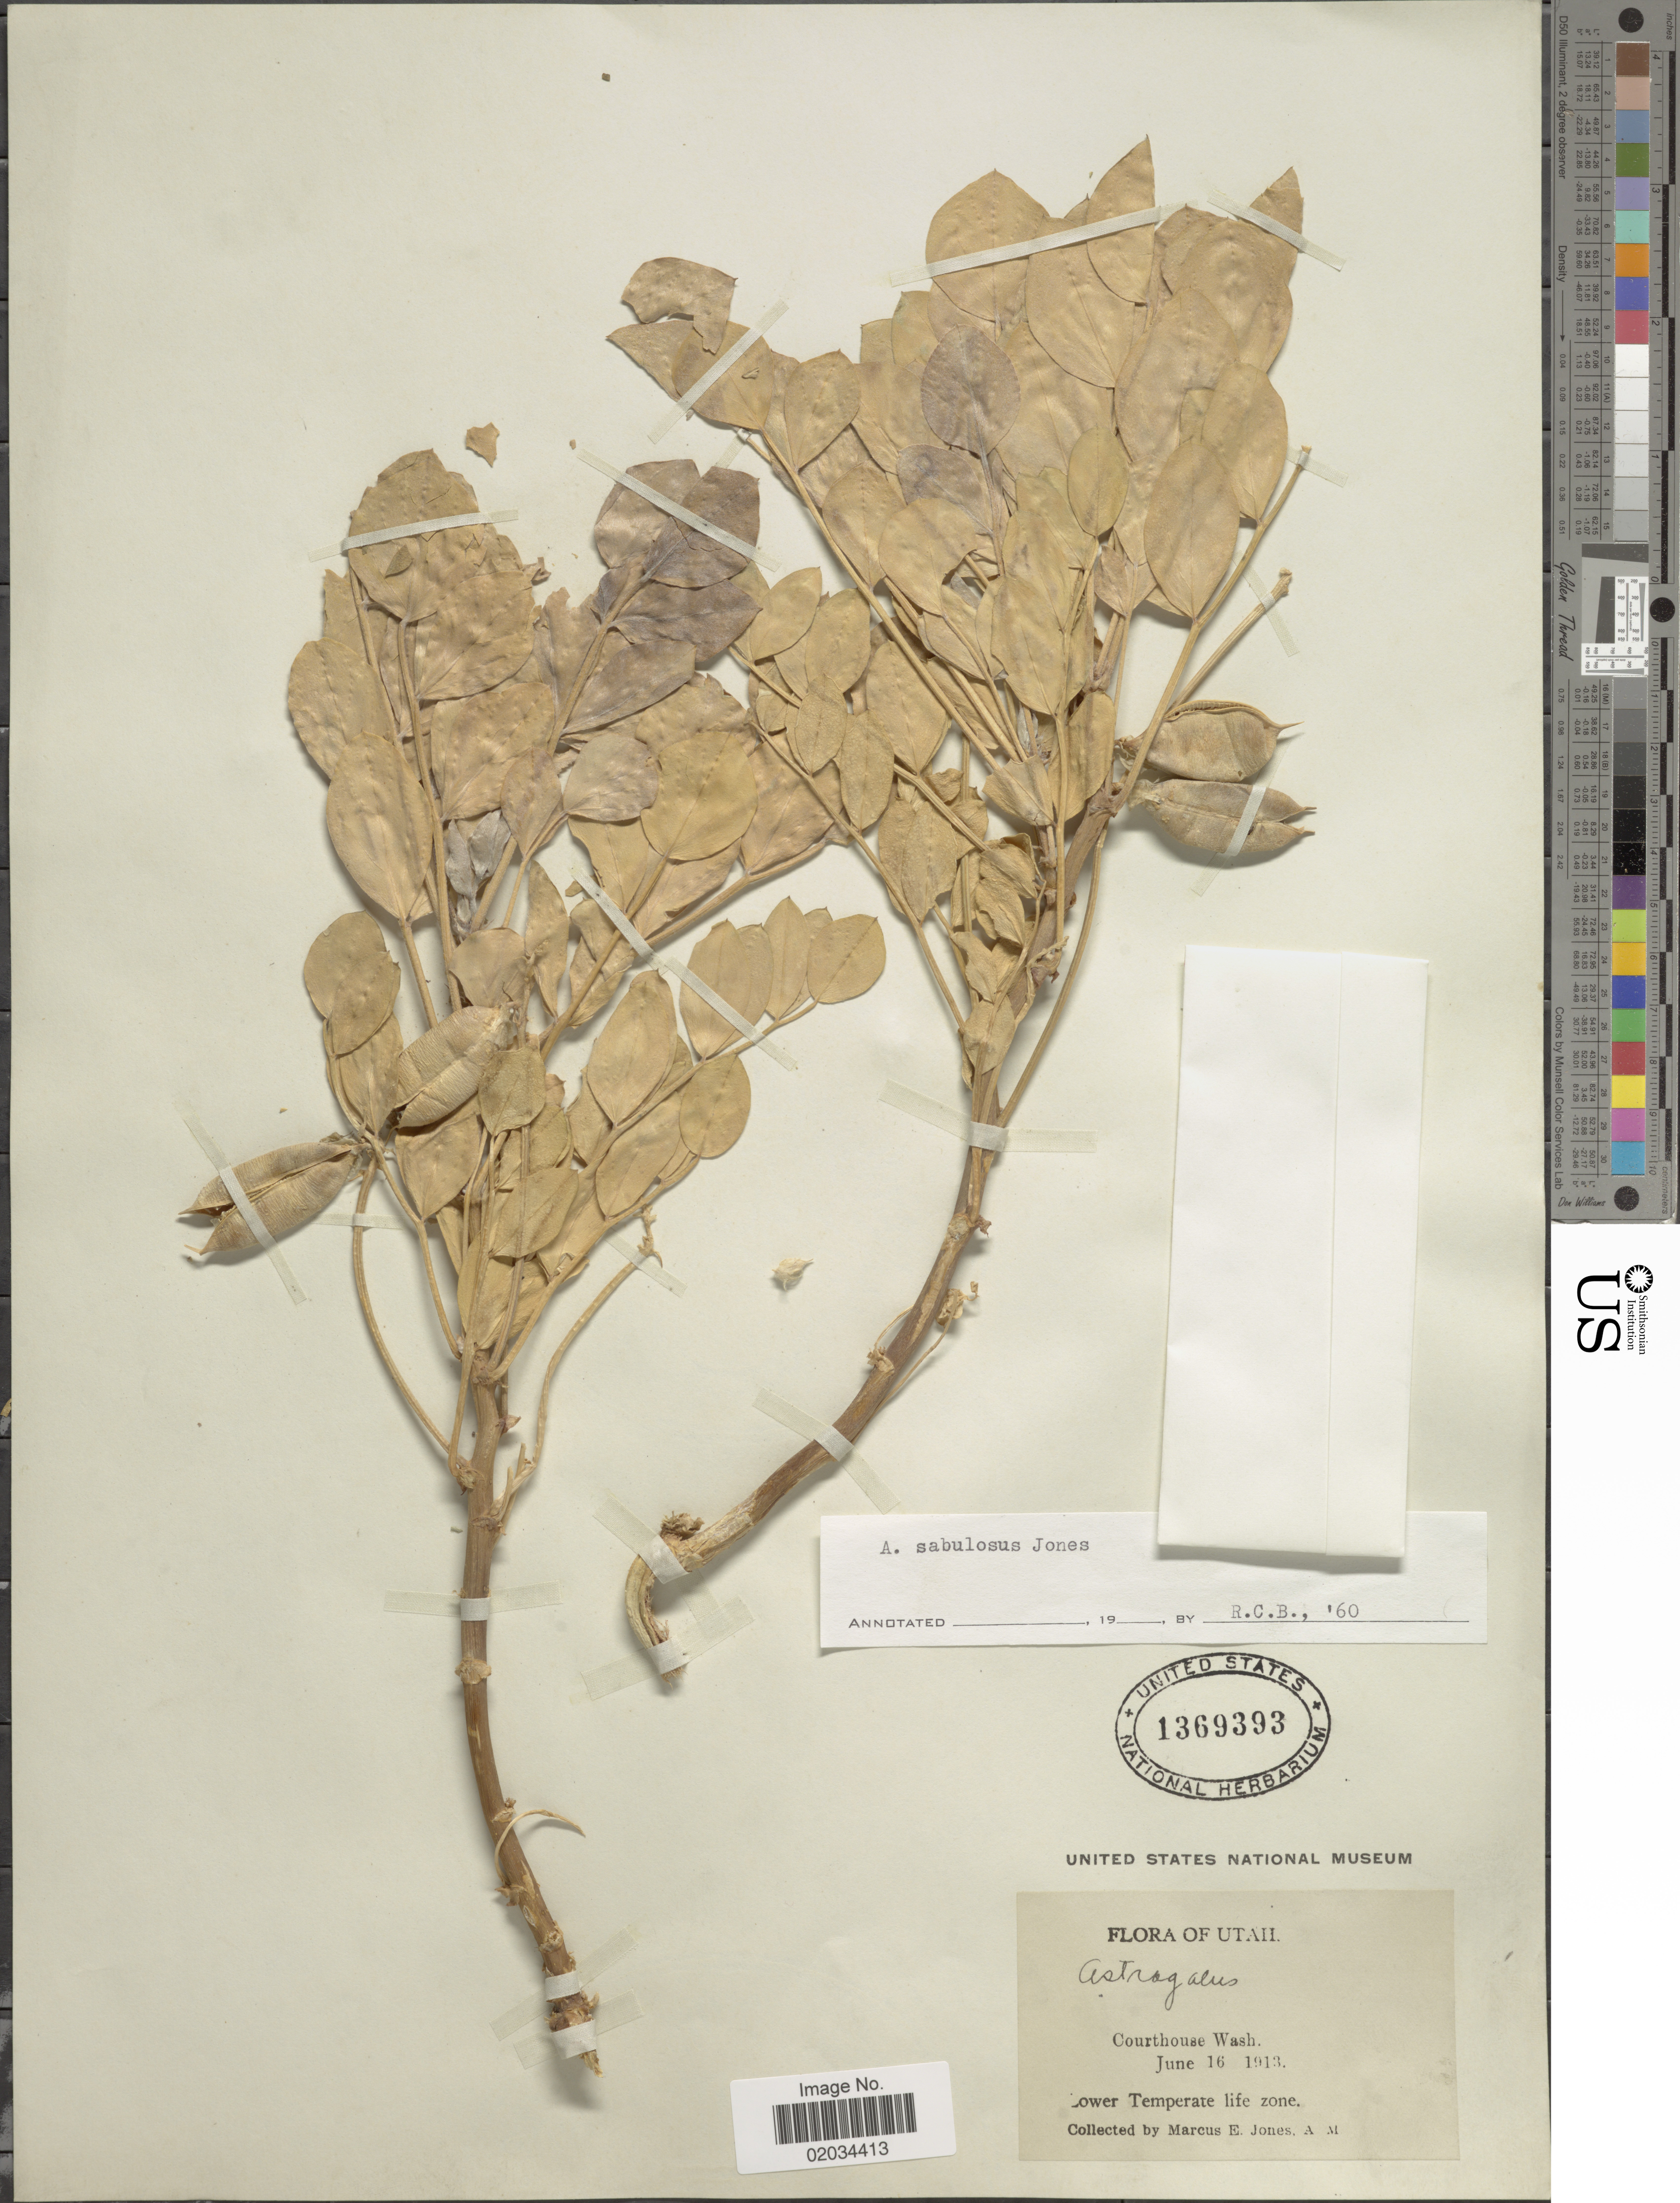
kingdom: Plantae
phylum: Tracheophyta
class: Magnoliopsida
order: Fabales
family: Fabaceae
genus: Astragalus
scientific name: Astragalus sabulosus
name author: M.E. Jones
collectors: M. E. Jones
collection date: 1913-06-16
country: United States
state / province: Utah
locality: Courthouse Wash.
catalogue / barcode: US 1369393